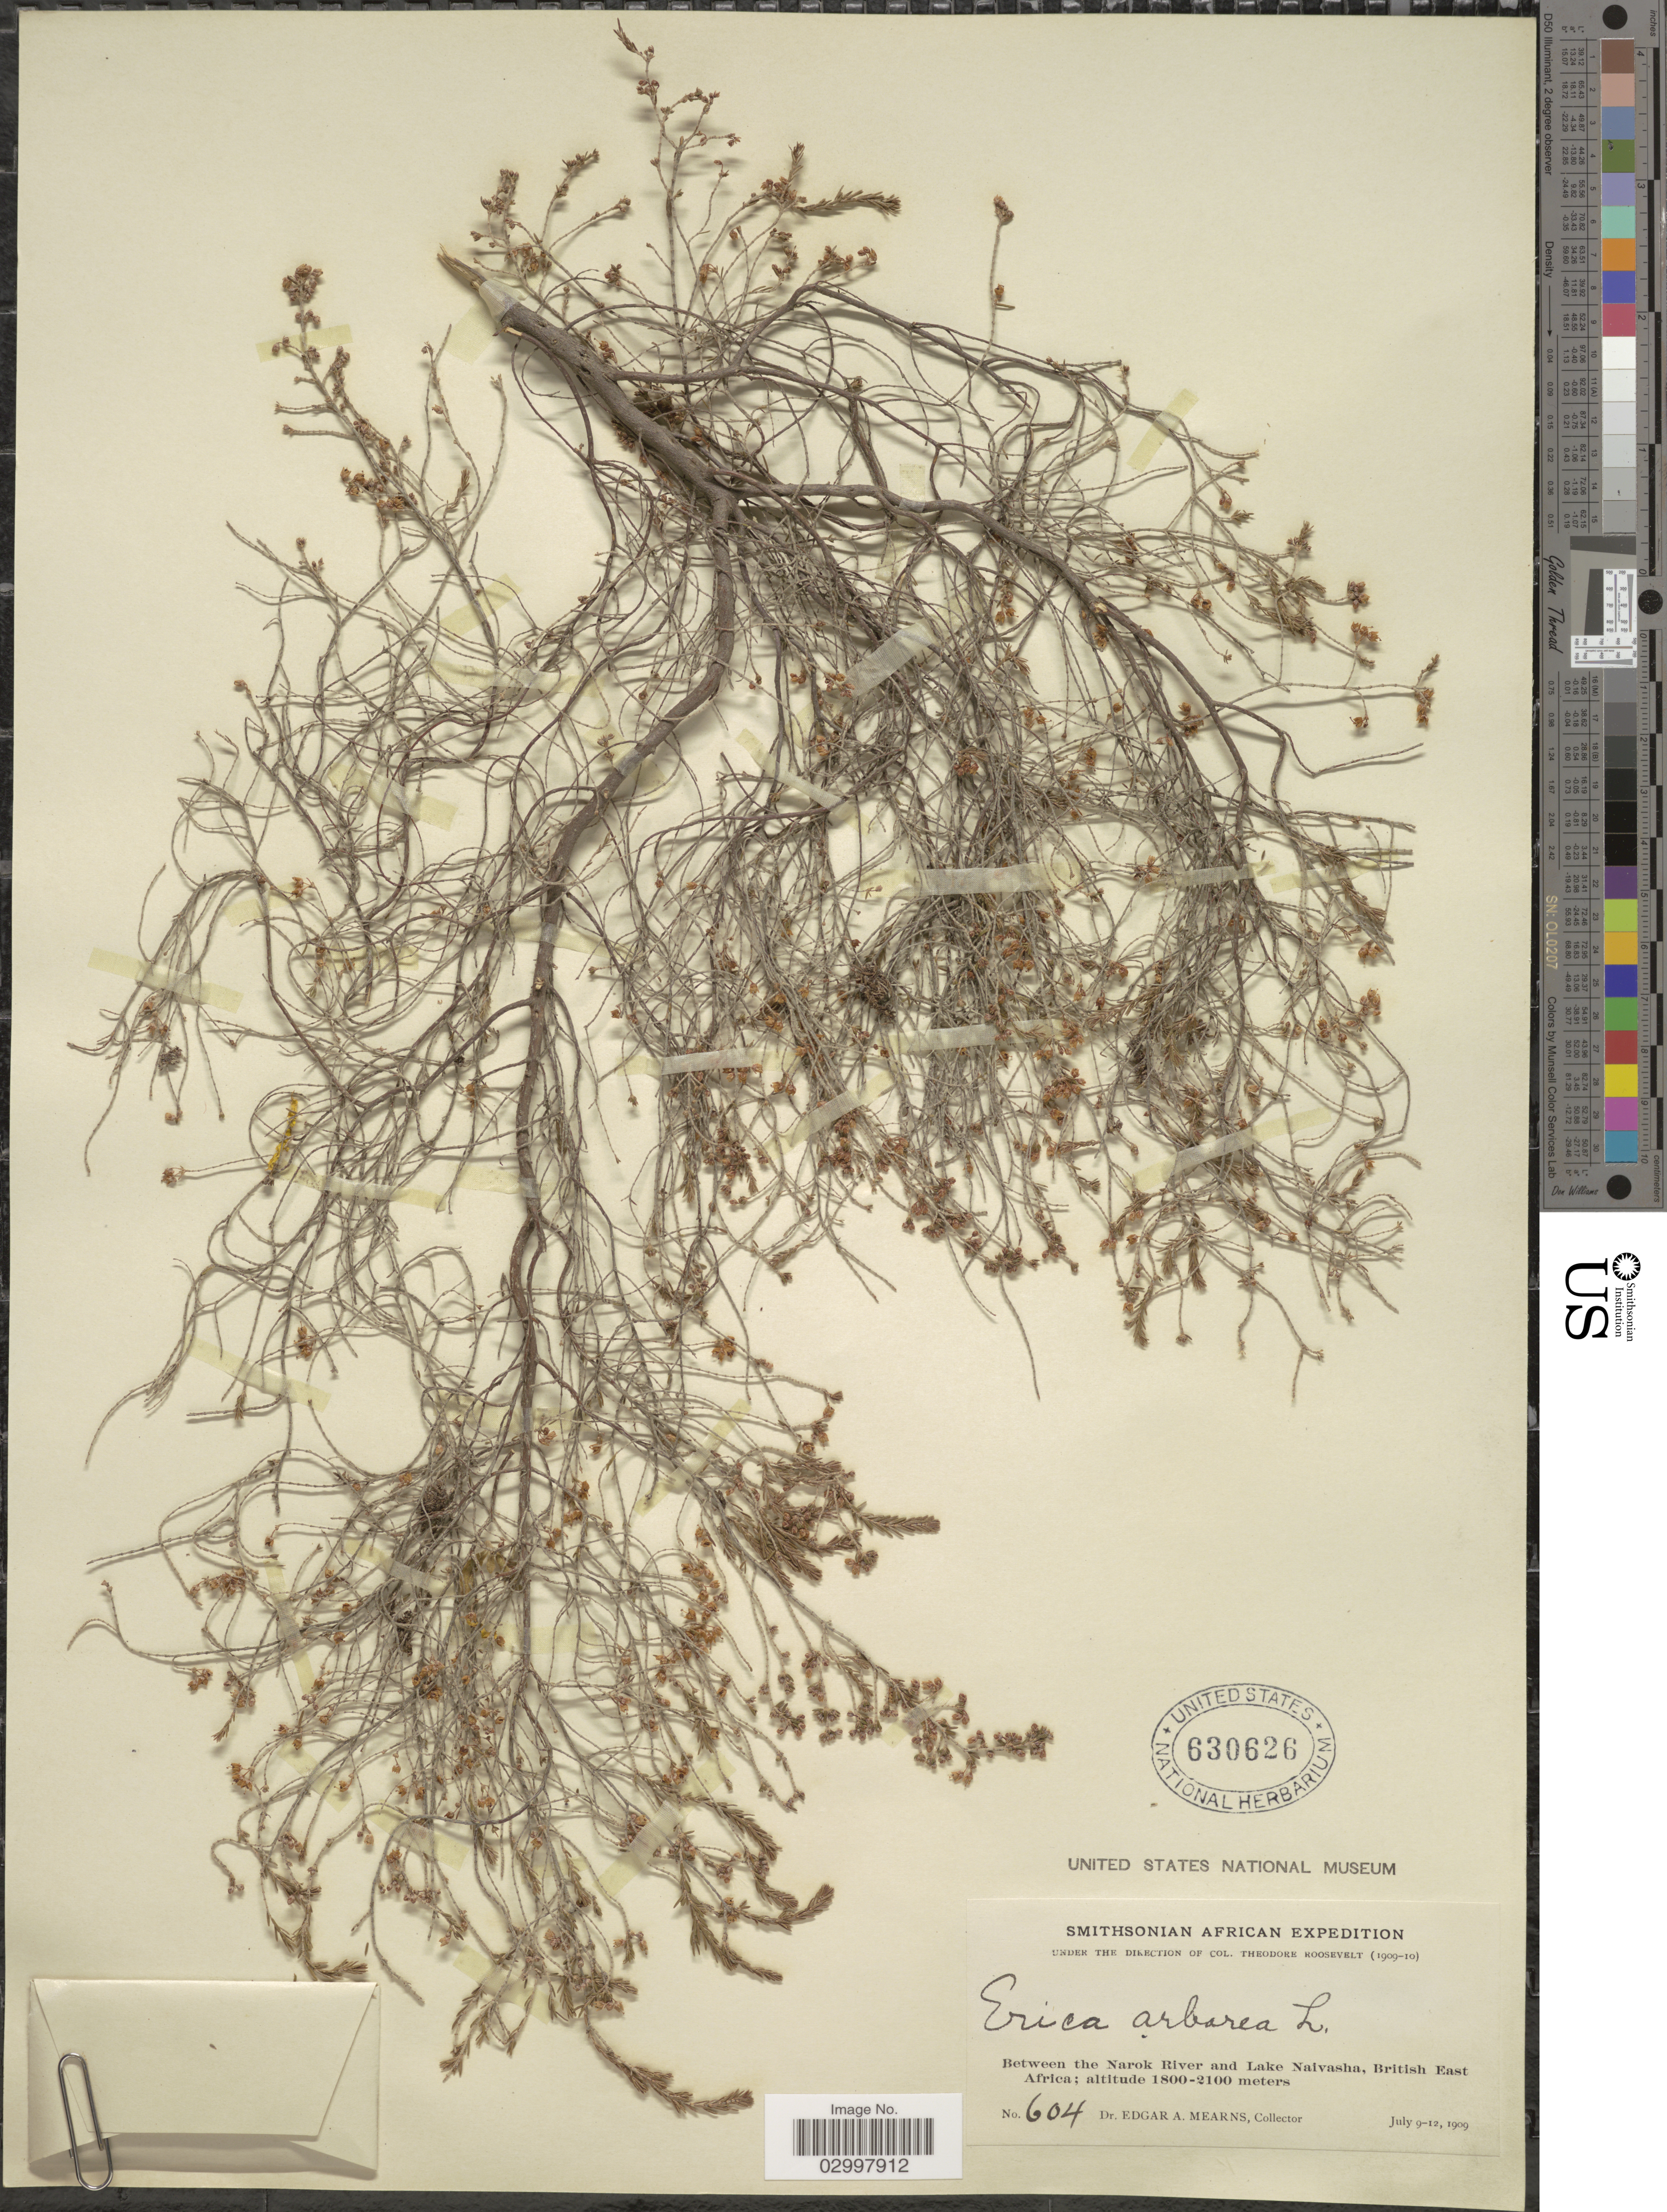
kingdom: Plantae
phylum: Tracheophyta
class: Magnoliopsida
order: Ericales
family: Ericaceae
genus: Erica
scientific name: Erica arborea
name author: L.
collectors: E. A. Mearns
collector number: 604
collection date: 1909-07-09/1909-07-12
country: Kenya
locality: Between the Narok River and Lake Naivasha, British East Africa.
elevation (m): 1800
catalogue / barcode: US 630626